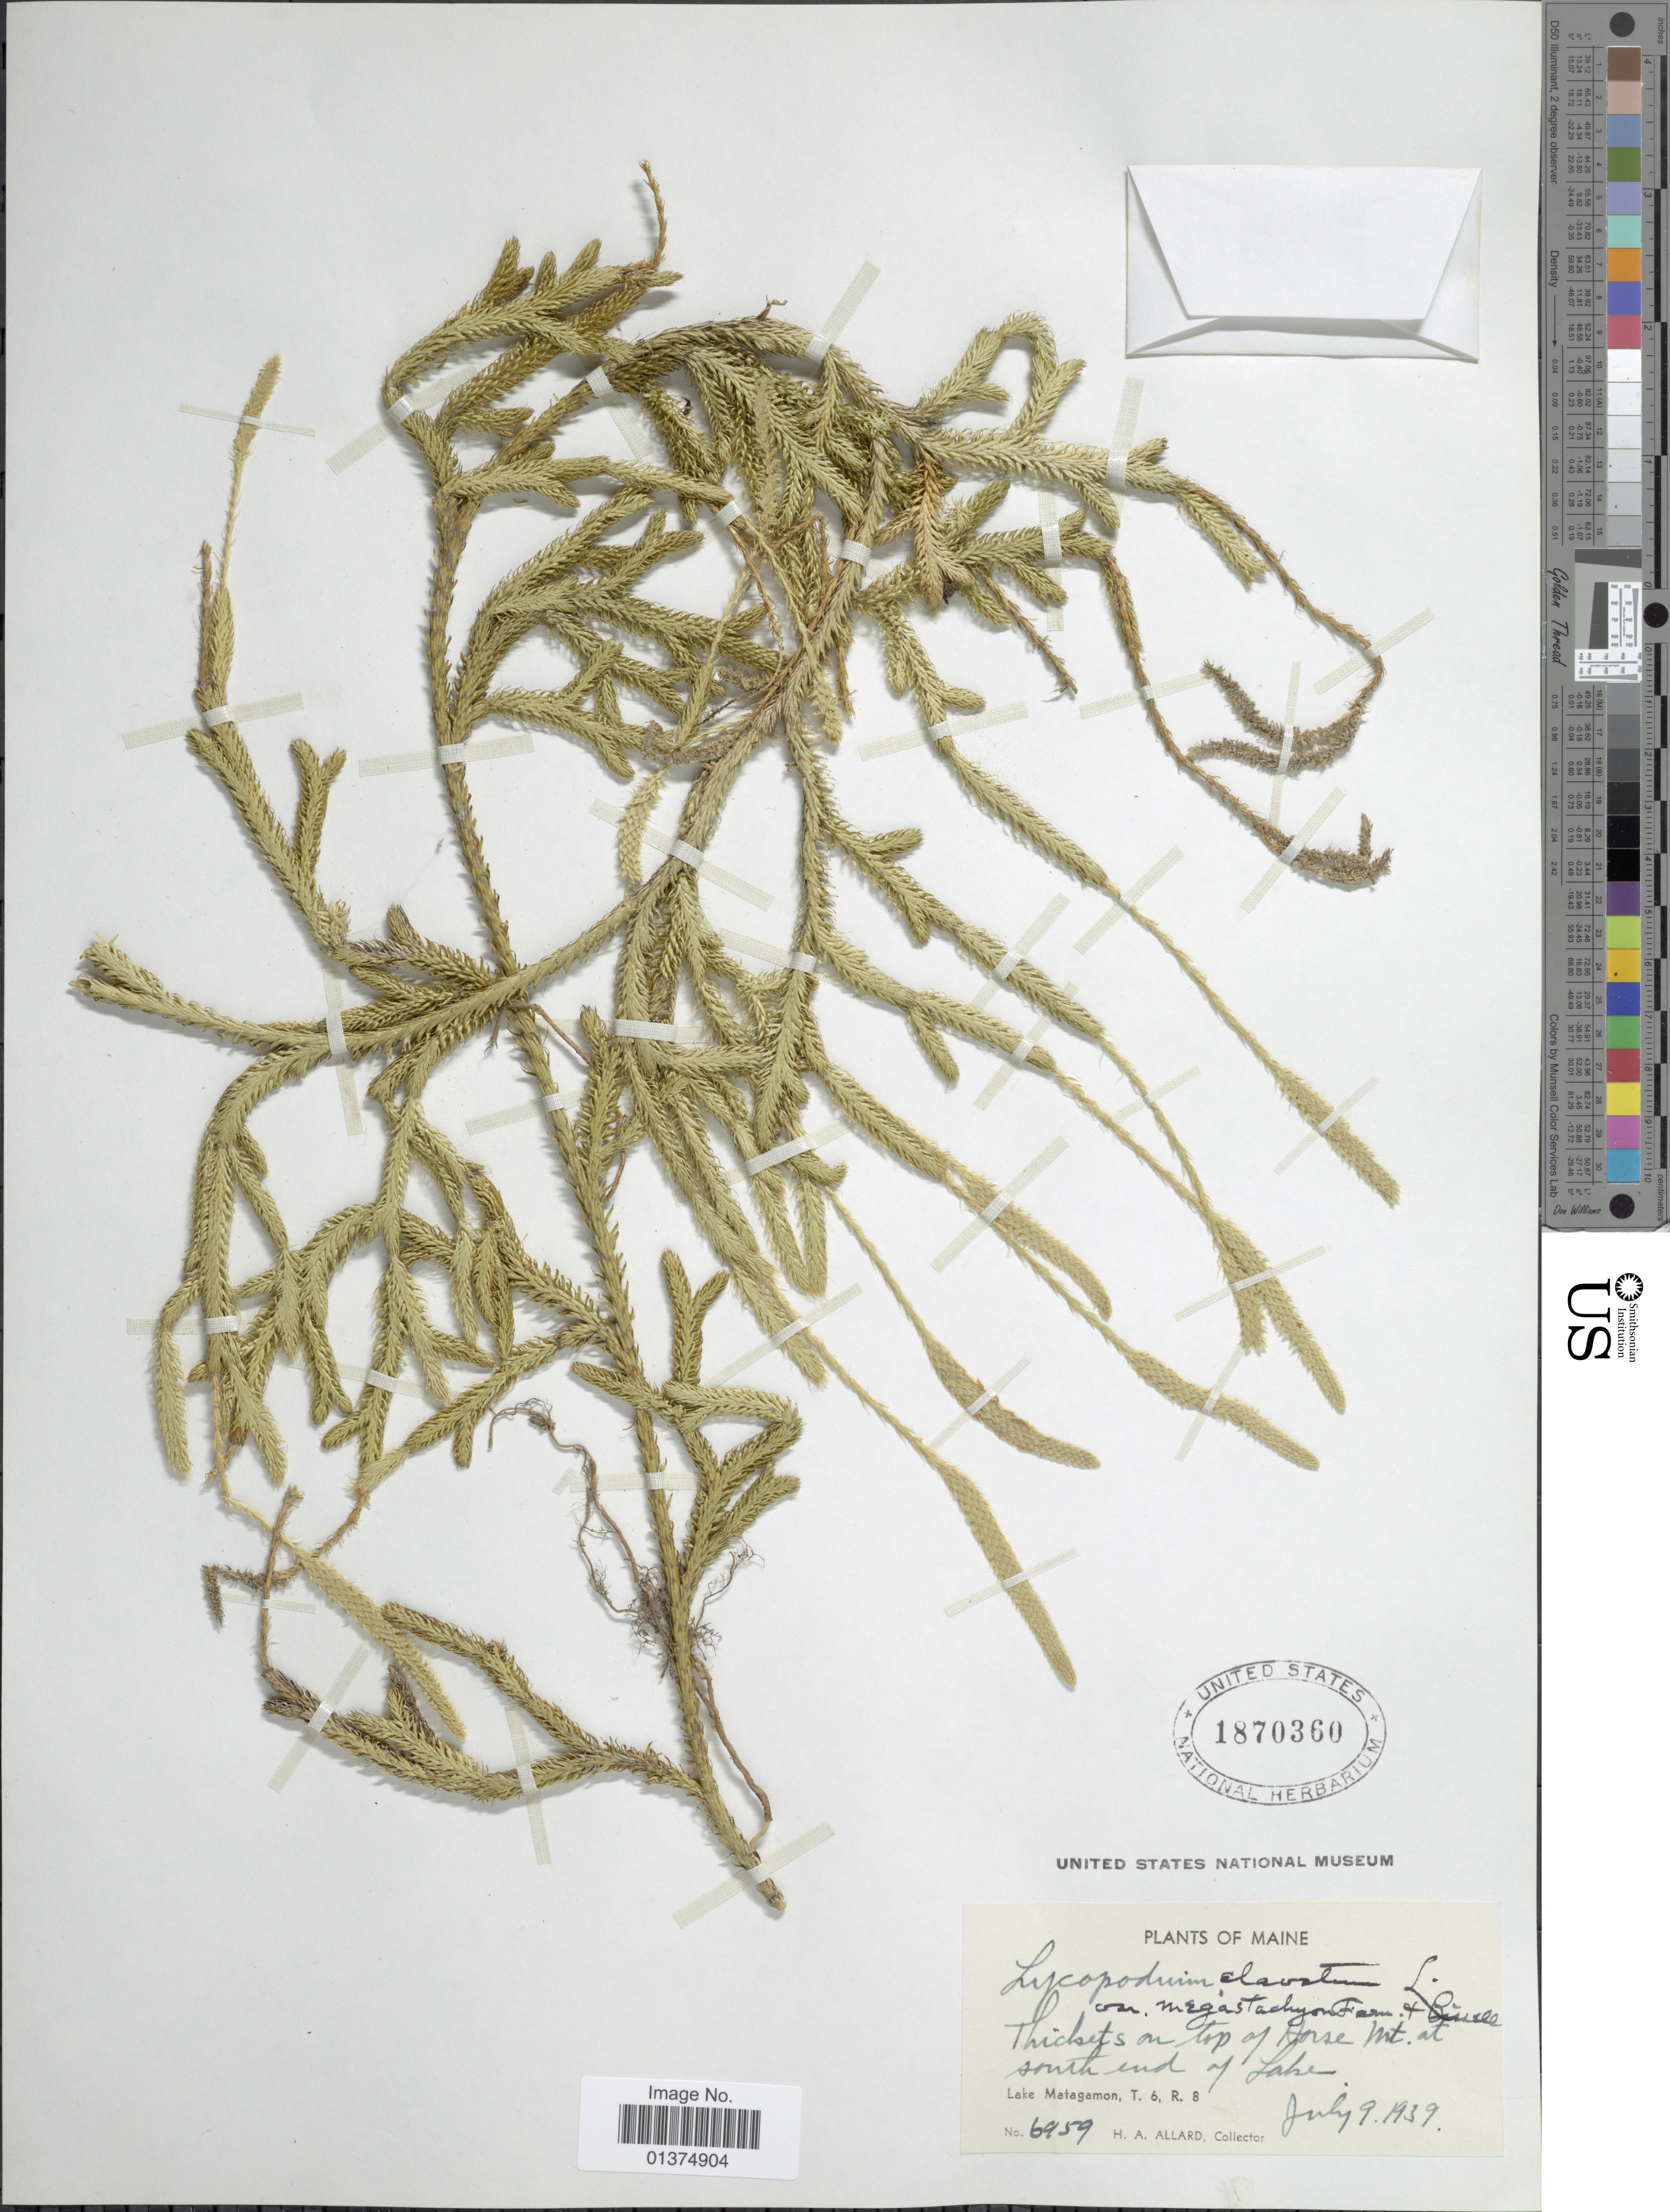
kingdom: Plantae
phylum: Tracheophyta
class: Lycopodiopsida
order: Lycopodiales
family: Lycopodiaceae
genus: Lycopodium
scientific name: Lycopodium lagopus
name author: Zinserl. ex Kuzen.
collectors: H. A. Allard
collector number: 6959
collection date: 1939-09-09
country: United States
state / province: Maine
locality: Thickets on top of Horse Mt at South end of Lake, Lake Matagamon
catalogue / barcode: US 1870360